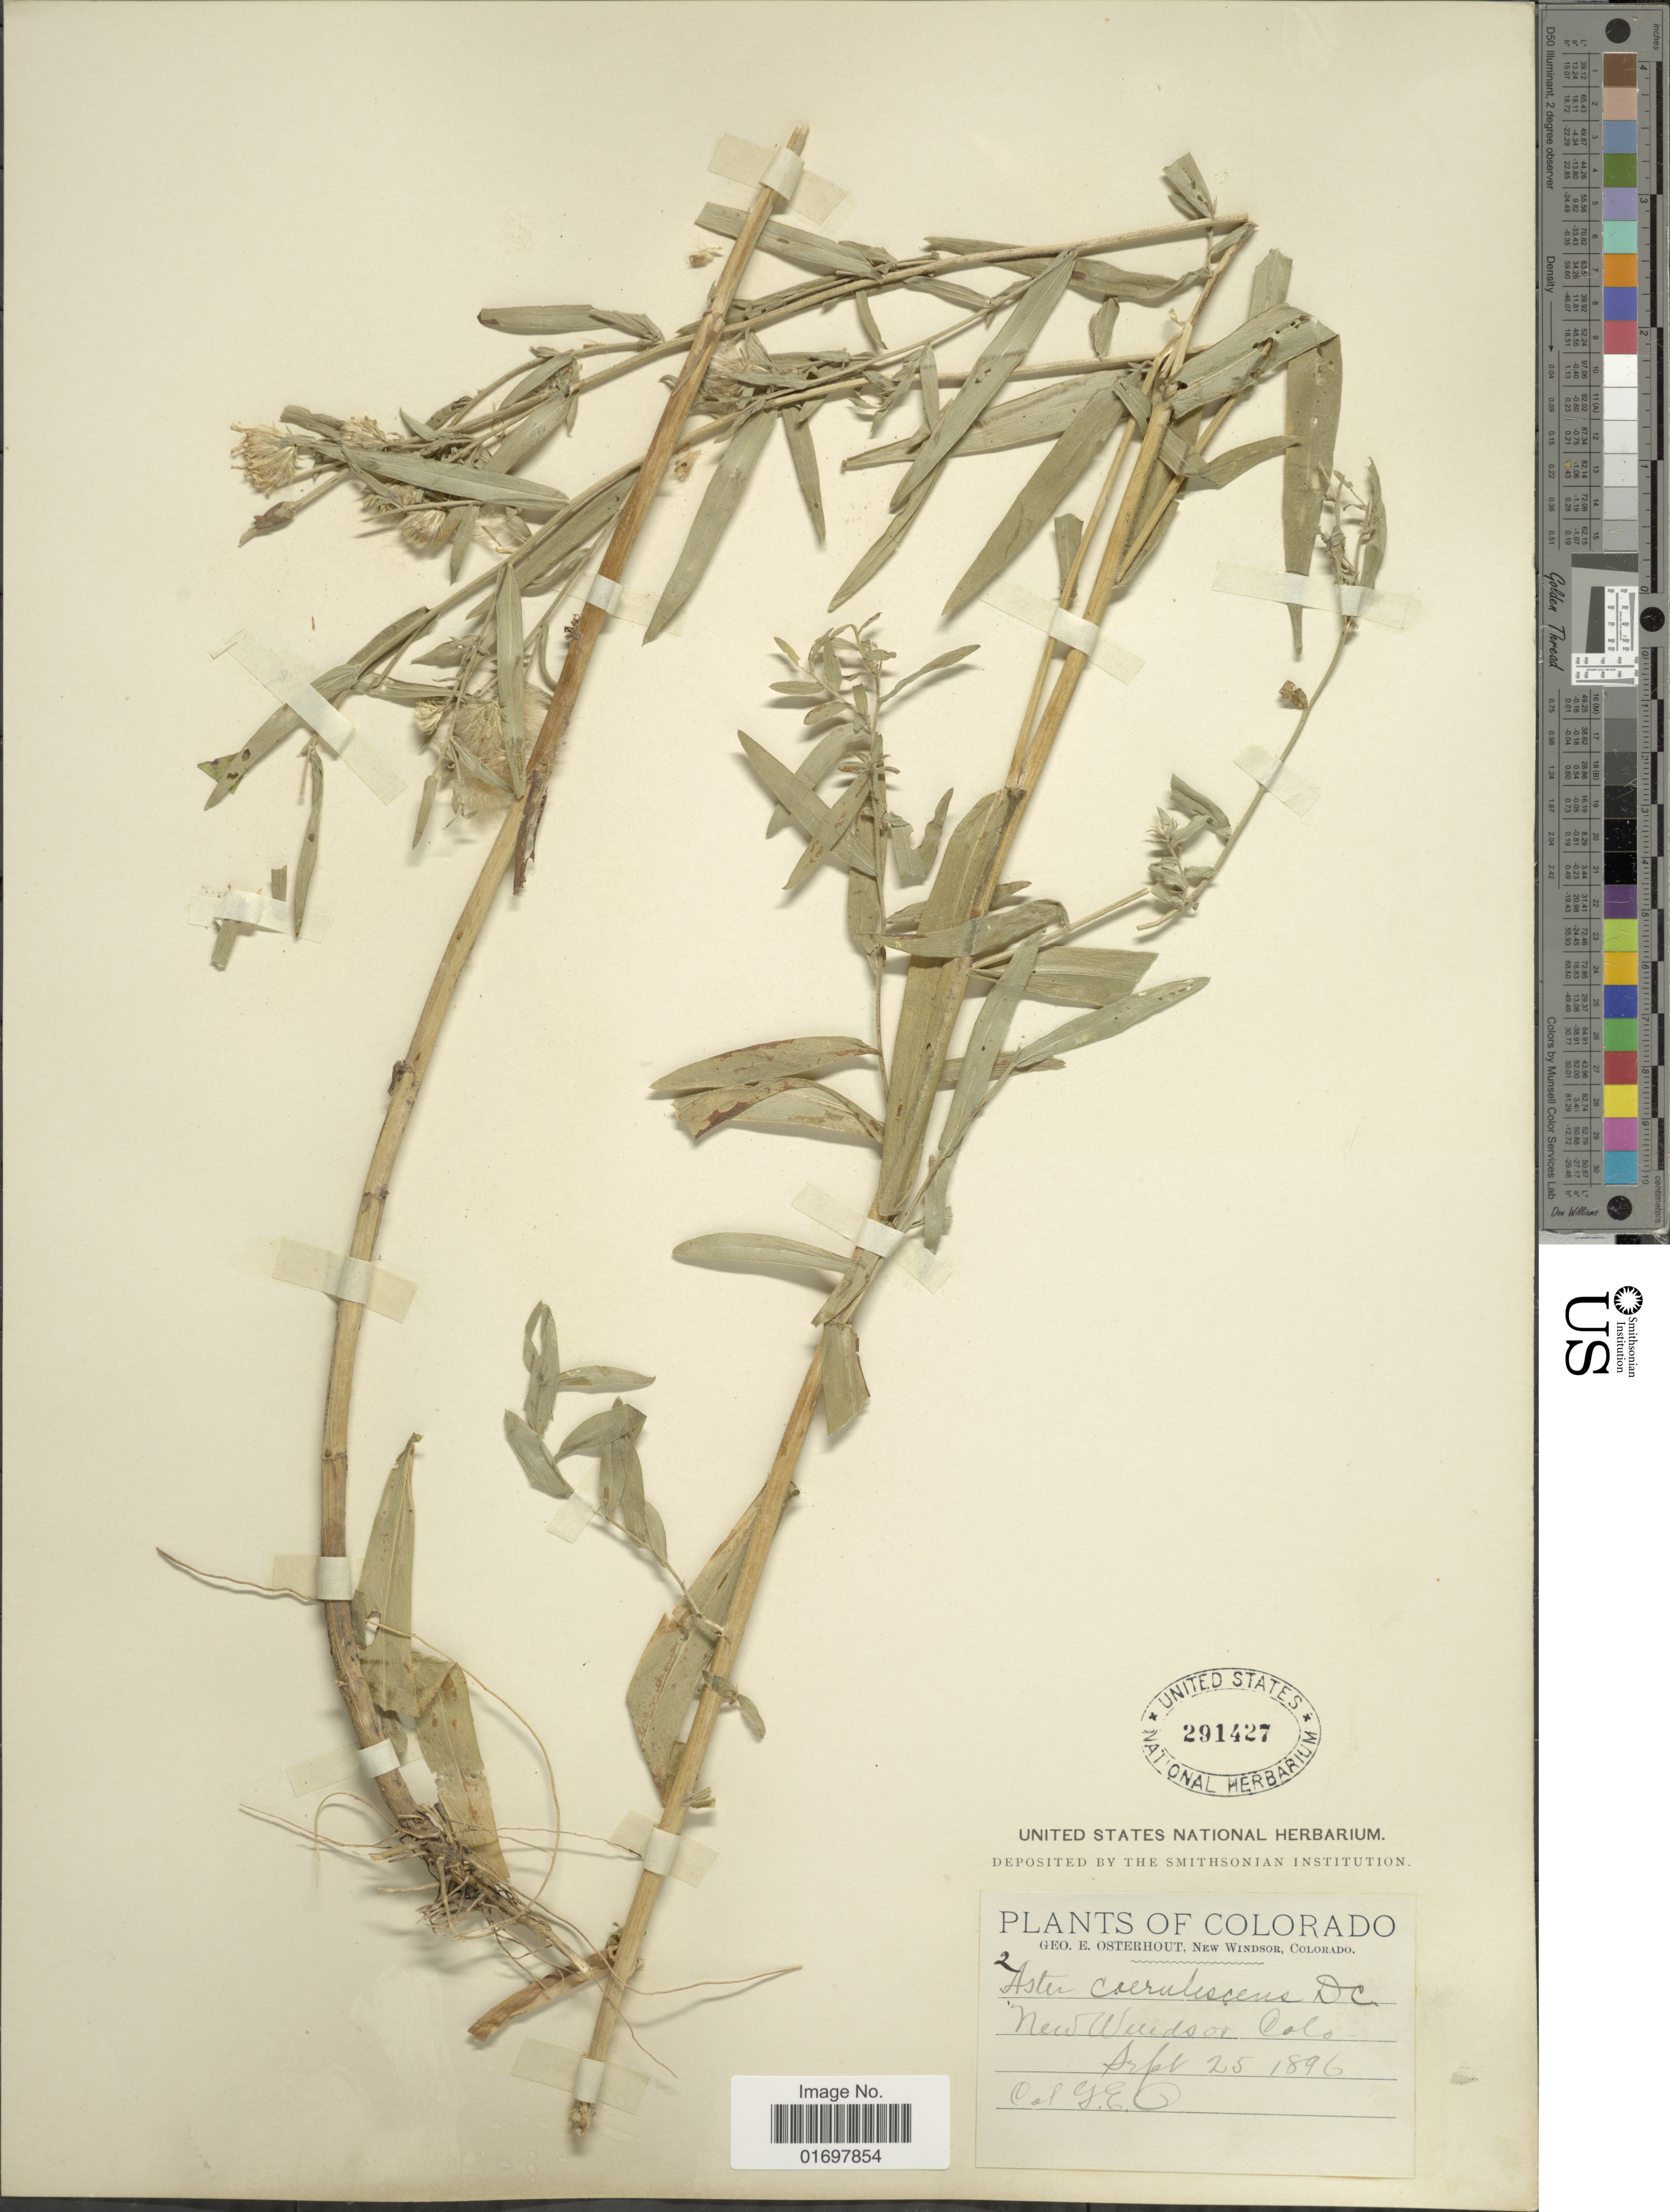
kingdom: Plantae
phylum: Tracheophyta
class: Magnoliopsida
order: Asterales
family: Asteraceae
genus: Symphyotrichum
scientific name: Symphyotrichum lanceolatum var. hesperium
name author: (A. Gray) G.L. Nesom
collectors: G. Osterhout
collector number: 2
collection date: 1896-09-25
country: United States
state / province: Colorado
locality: New Windsor, Colo.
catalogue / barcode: US 291427